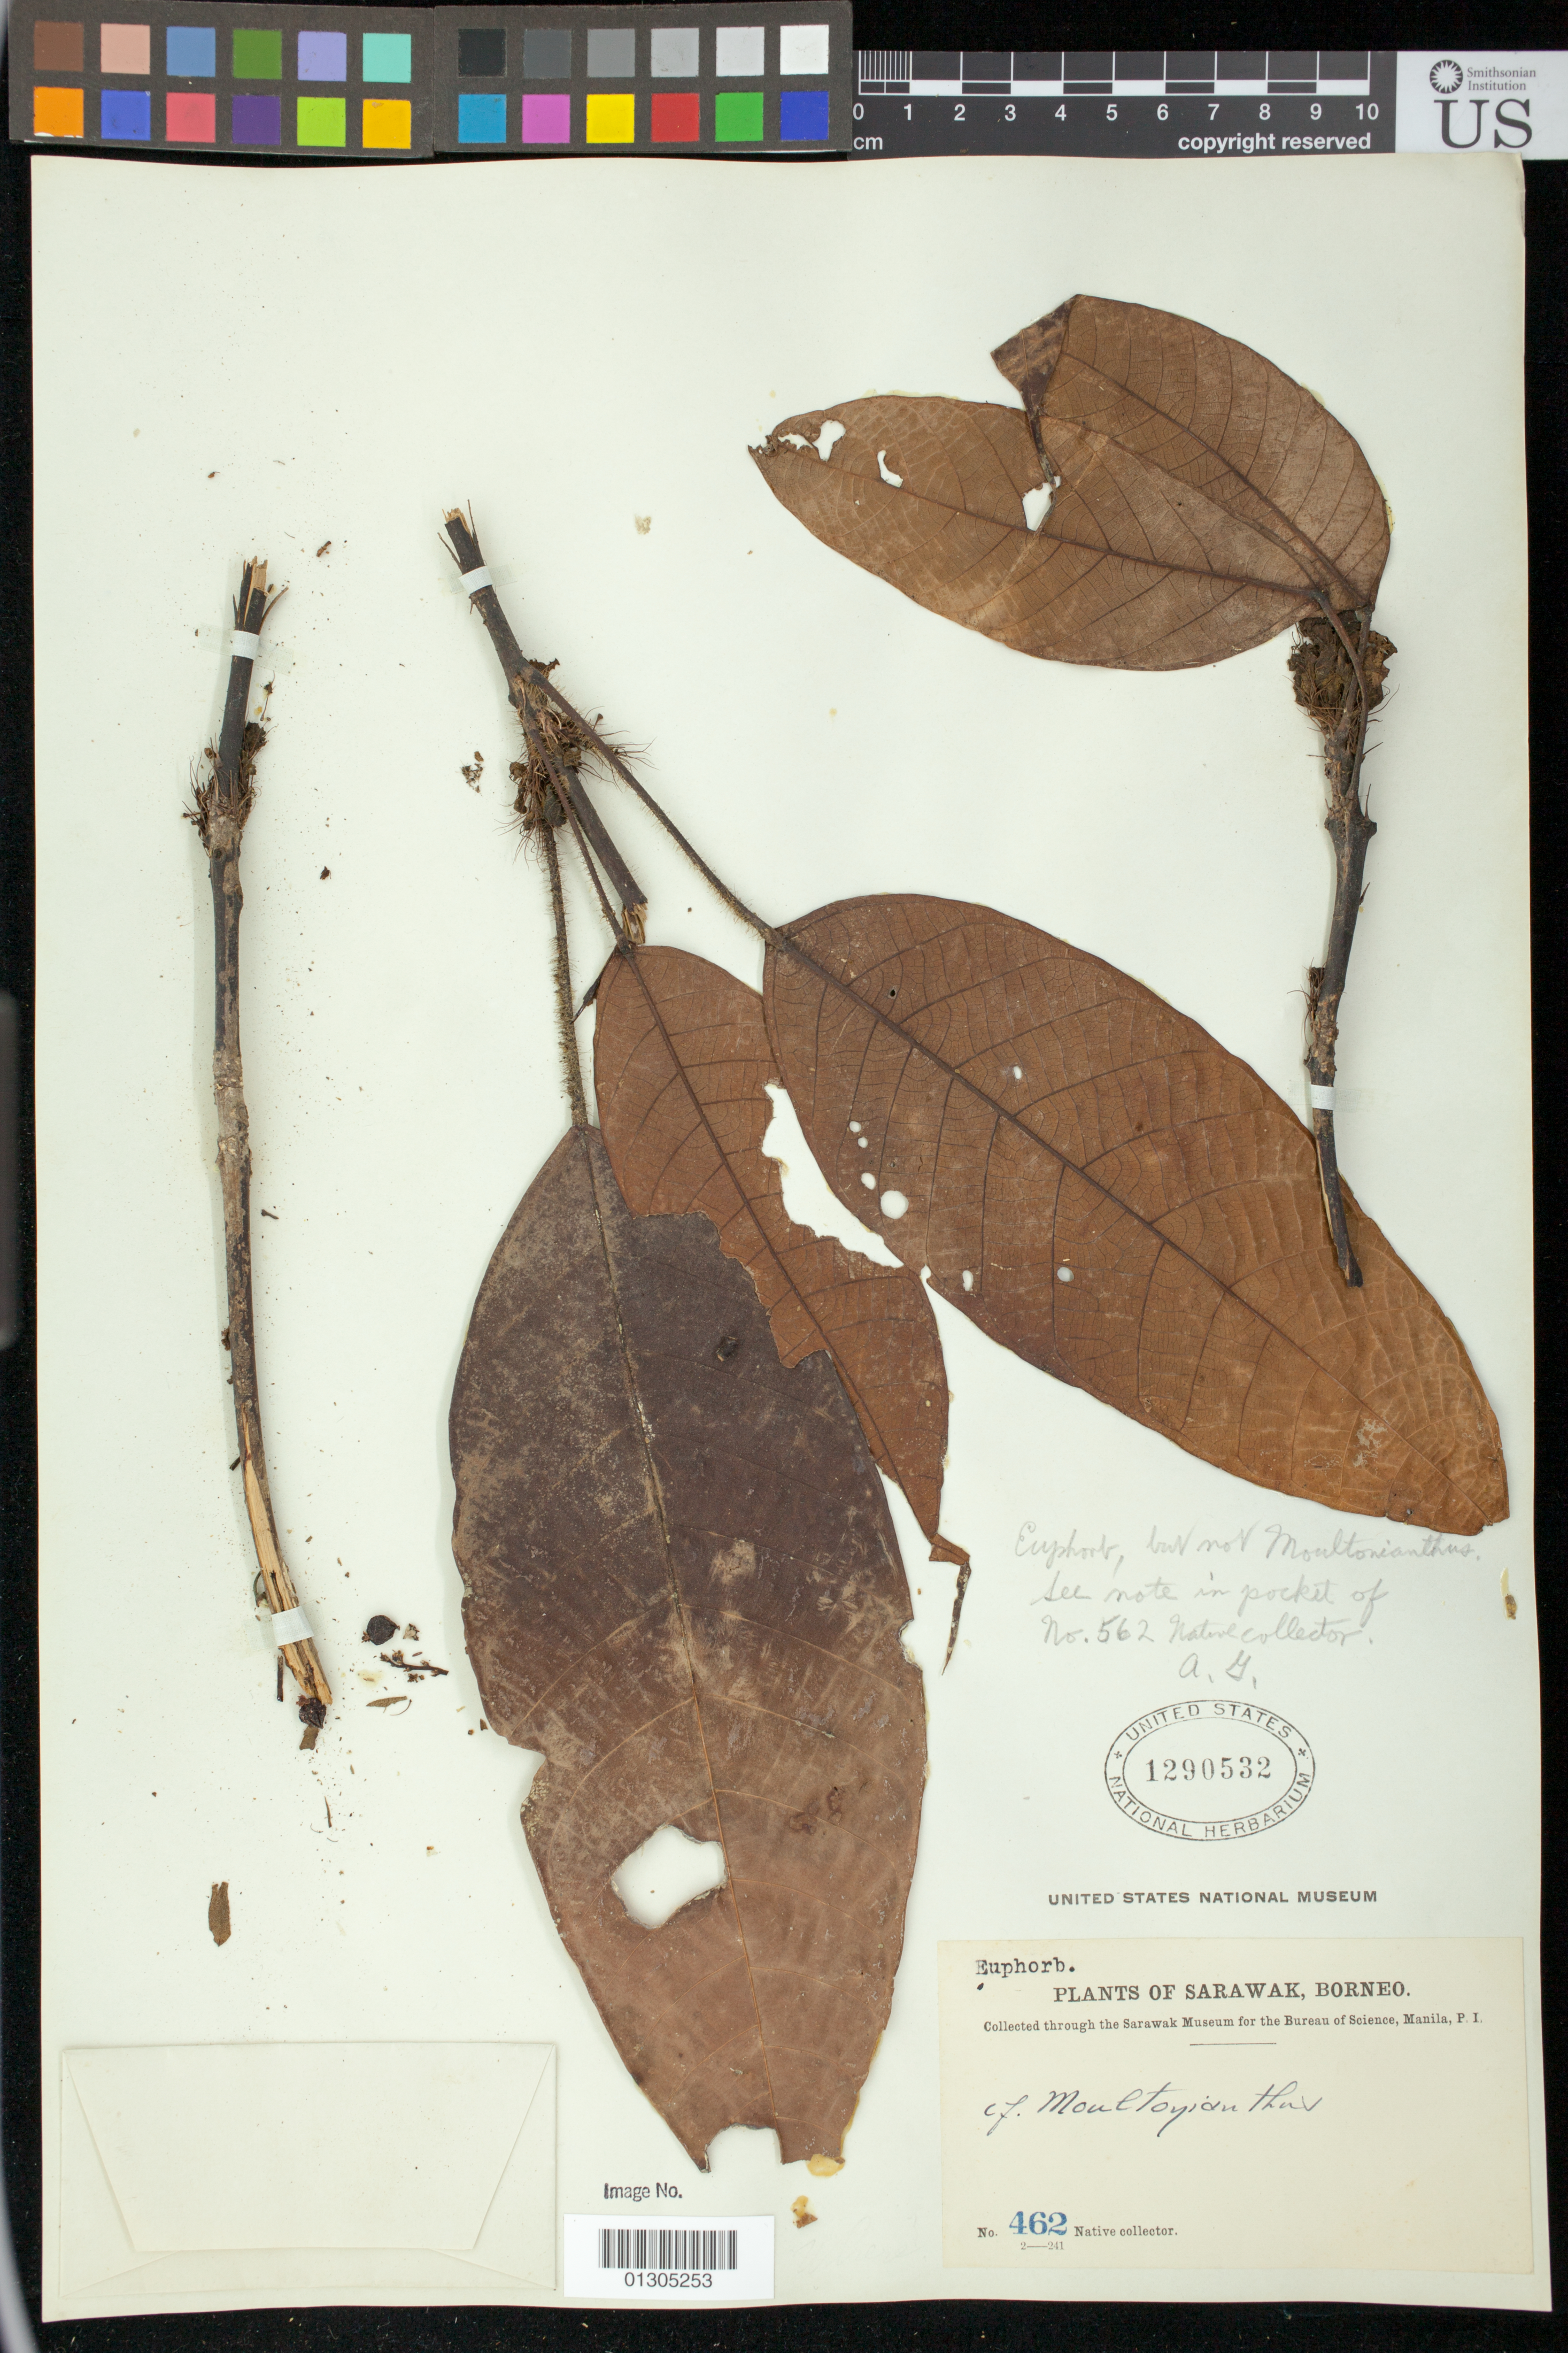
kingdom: Plantae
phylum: Tracheophyta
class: Magnoliopsida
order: Malpighiales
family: Euphorbiaceae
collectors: Native collector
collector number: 462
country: Malaysia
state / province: Sarawak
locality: Boreno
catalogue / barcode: US 1290532